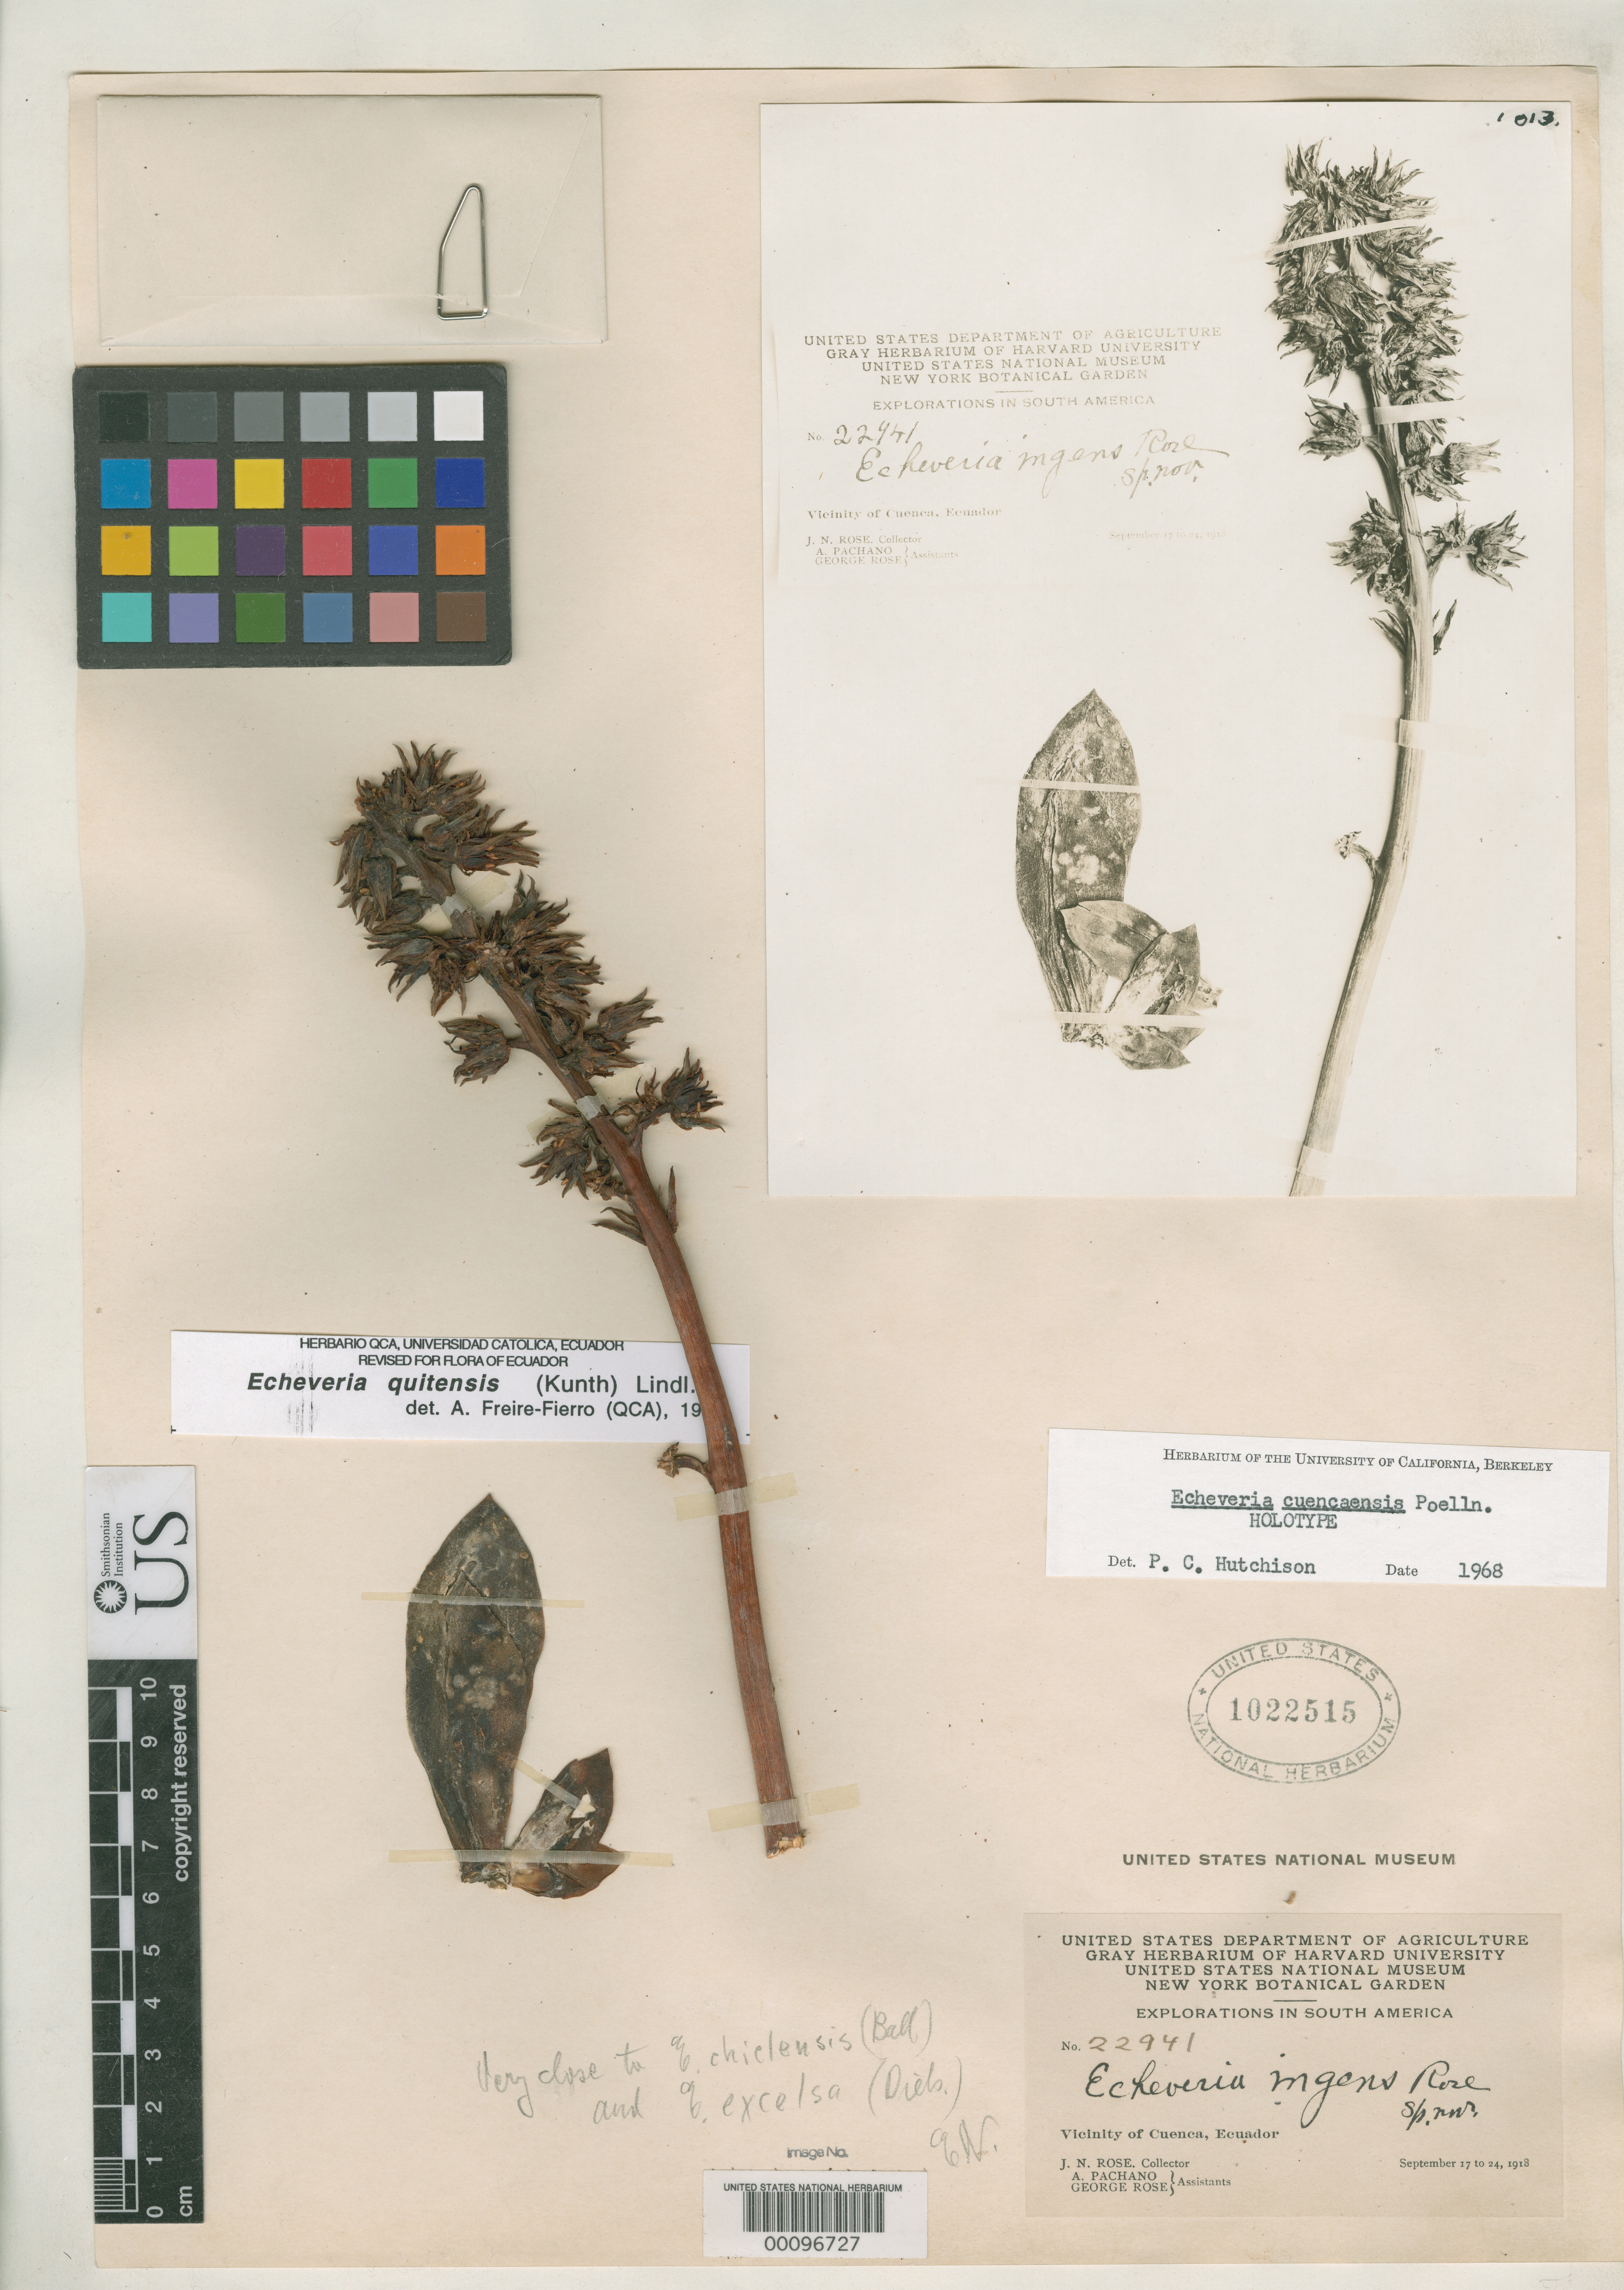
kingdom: Plantae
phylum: Tracheophyta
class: Magnoliopsida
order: Saxifragales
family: Crassulaceae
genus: Echeveria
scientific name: Echeveria cuencaensis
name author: Poelln.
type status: Holotype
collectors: J. N. Rose, A. Pachano & G. Rose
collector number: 22941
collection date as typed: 17 Sep 1918 to 24 Sep 1918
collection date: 1918-09-17/1918-09-24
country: Ecuador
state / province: Azuay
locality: Vicinity of Cuenca.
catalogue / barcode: US 1022515